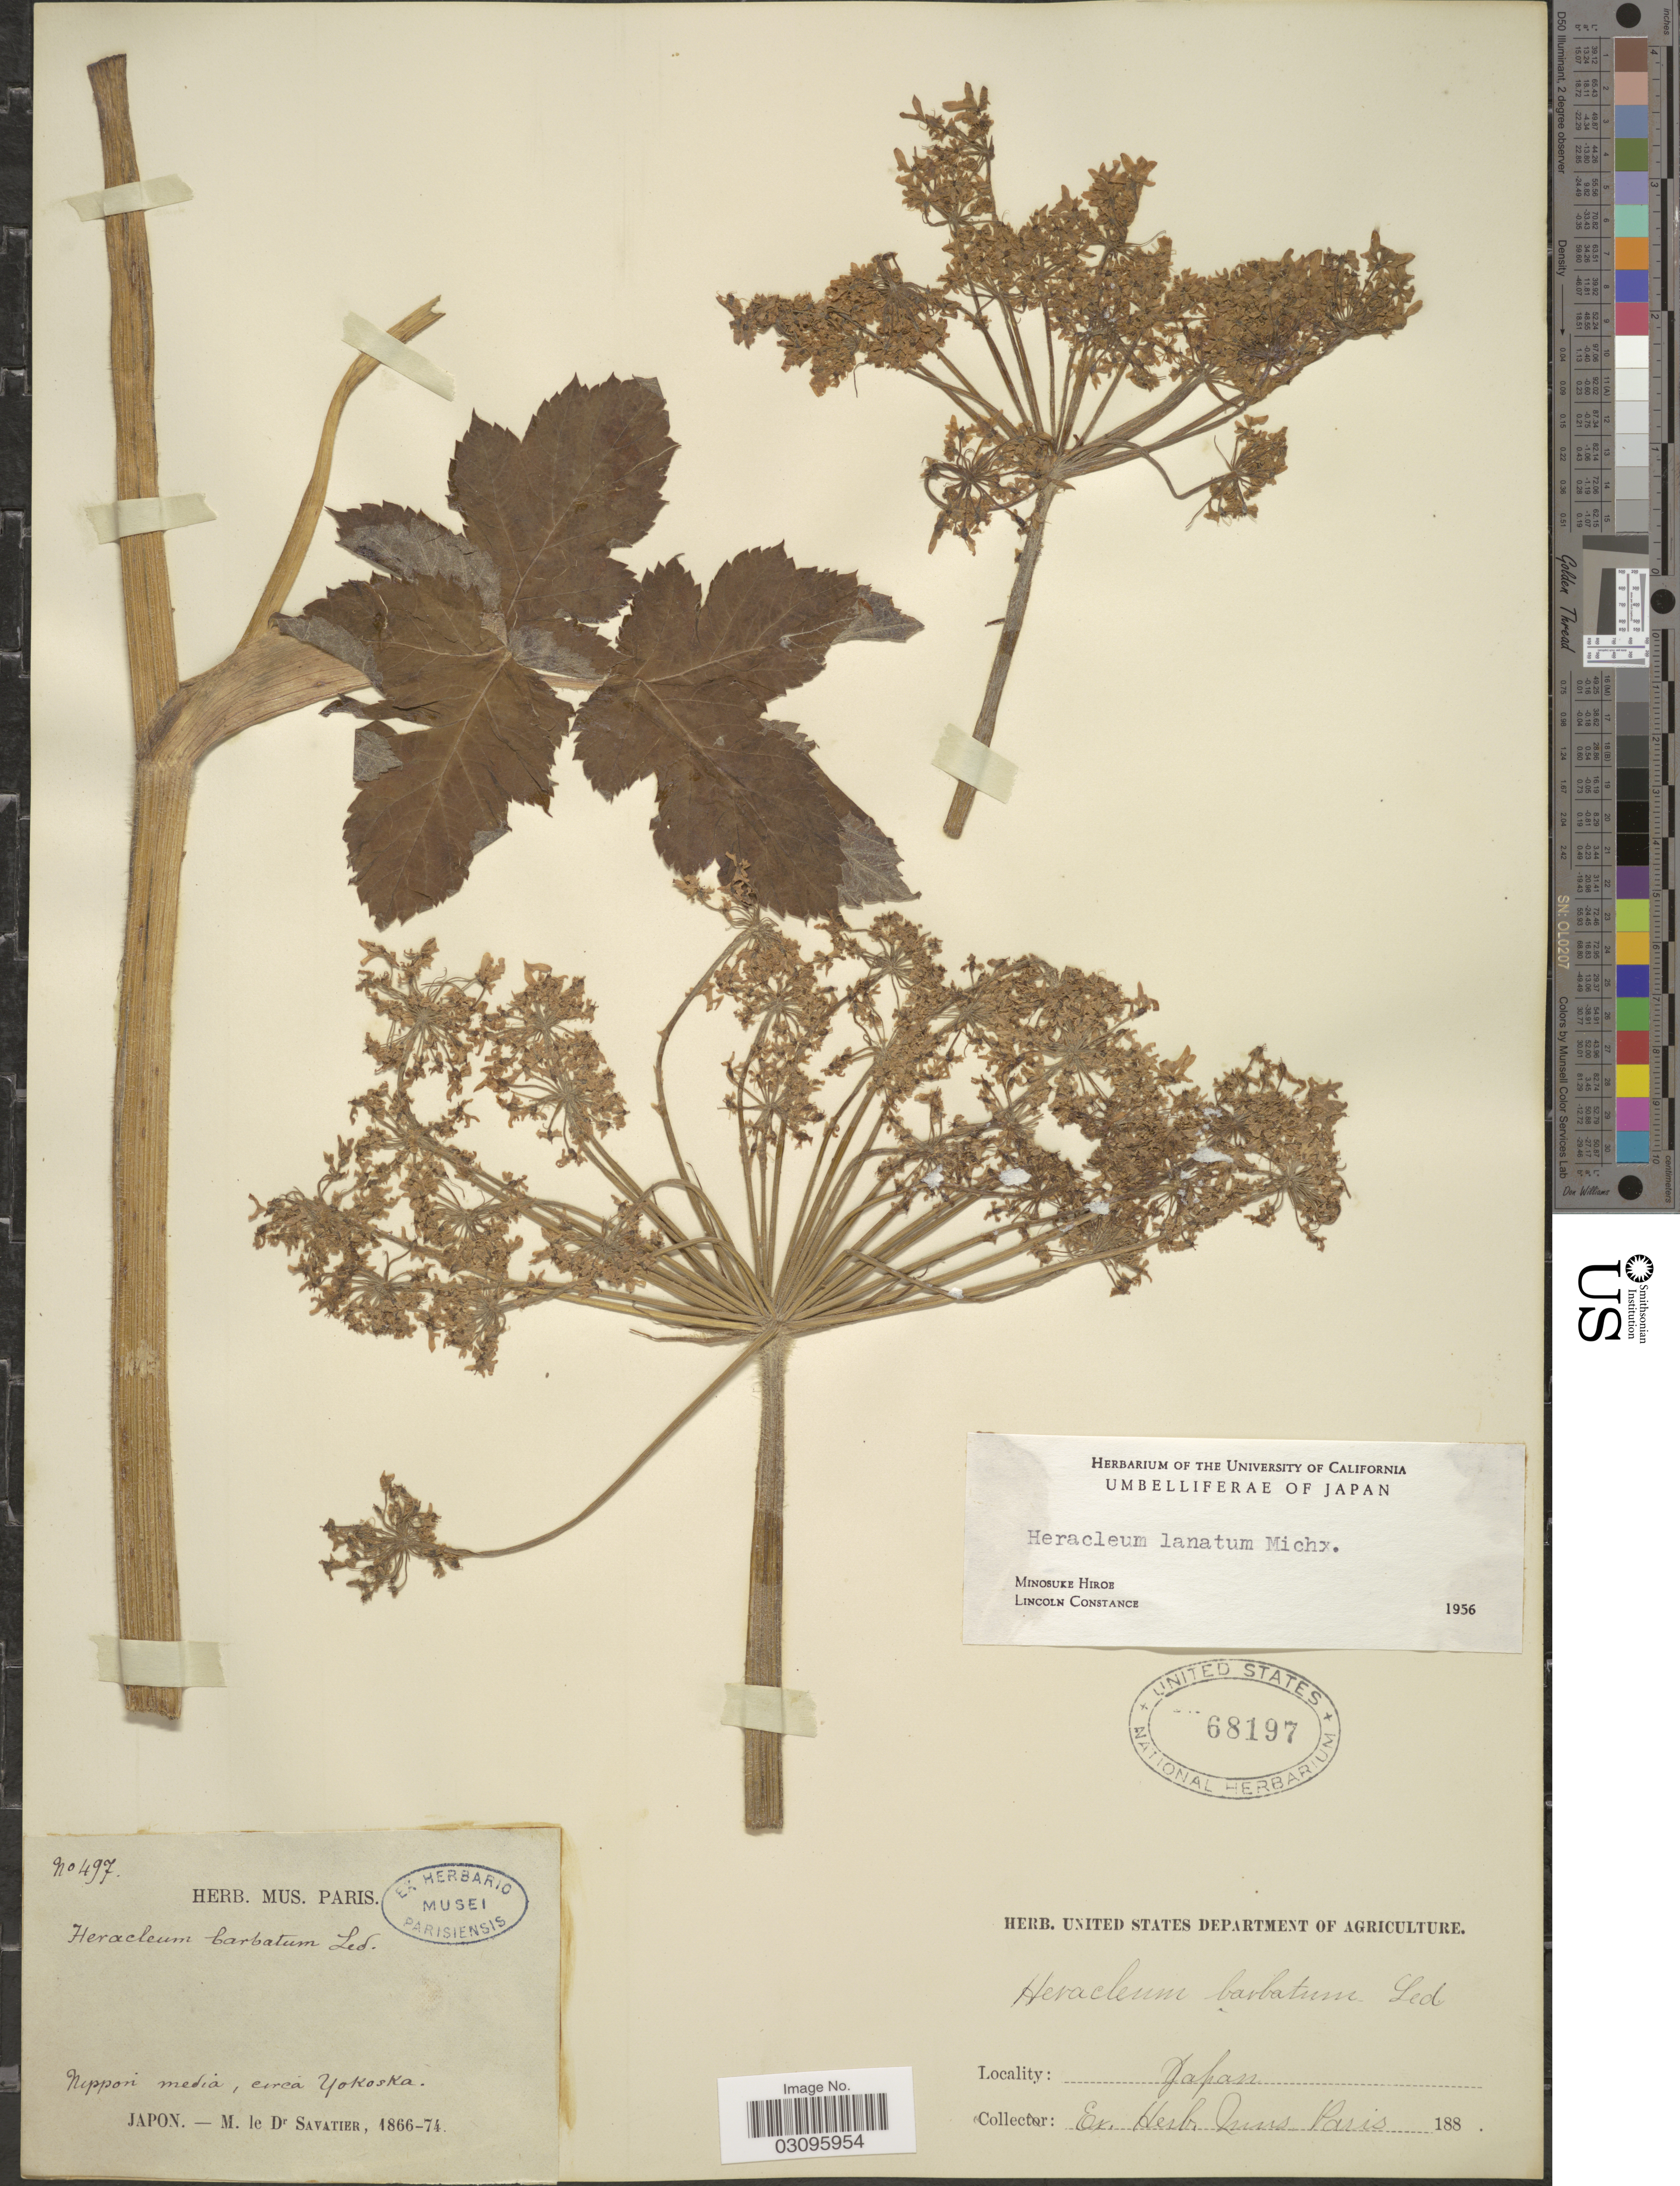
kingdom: Plantae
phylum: Tracheophyta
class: Magnoliopsida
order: Apiales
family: Apiaceae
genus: Heracleum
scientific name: Heracleum lanatum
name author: Michx.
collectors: M. Savatier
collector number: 497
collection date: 1866/1874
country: Japan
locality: Nippon media, circa Yokoska.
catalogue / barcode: US 68197